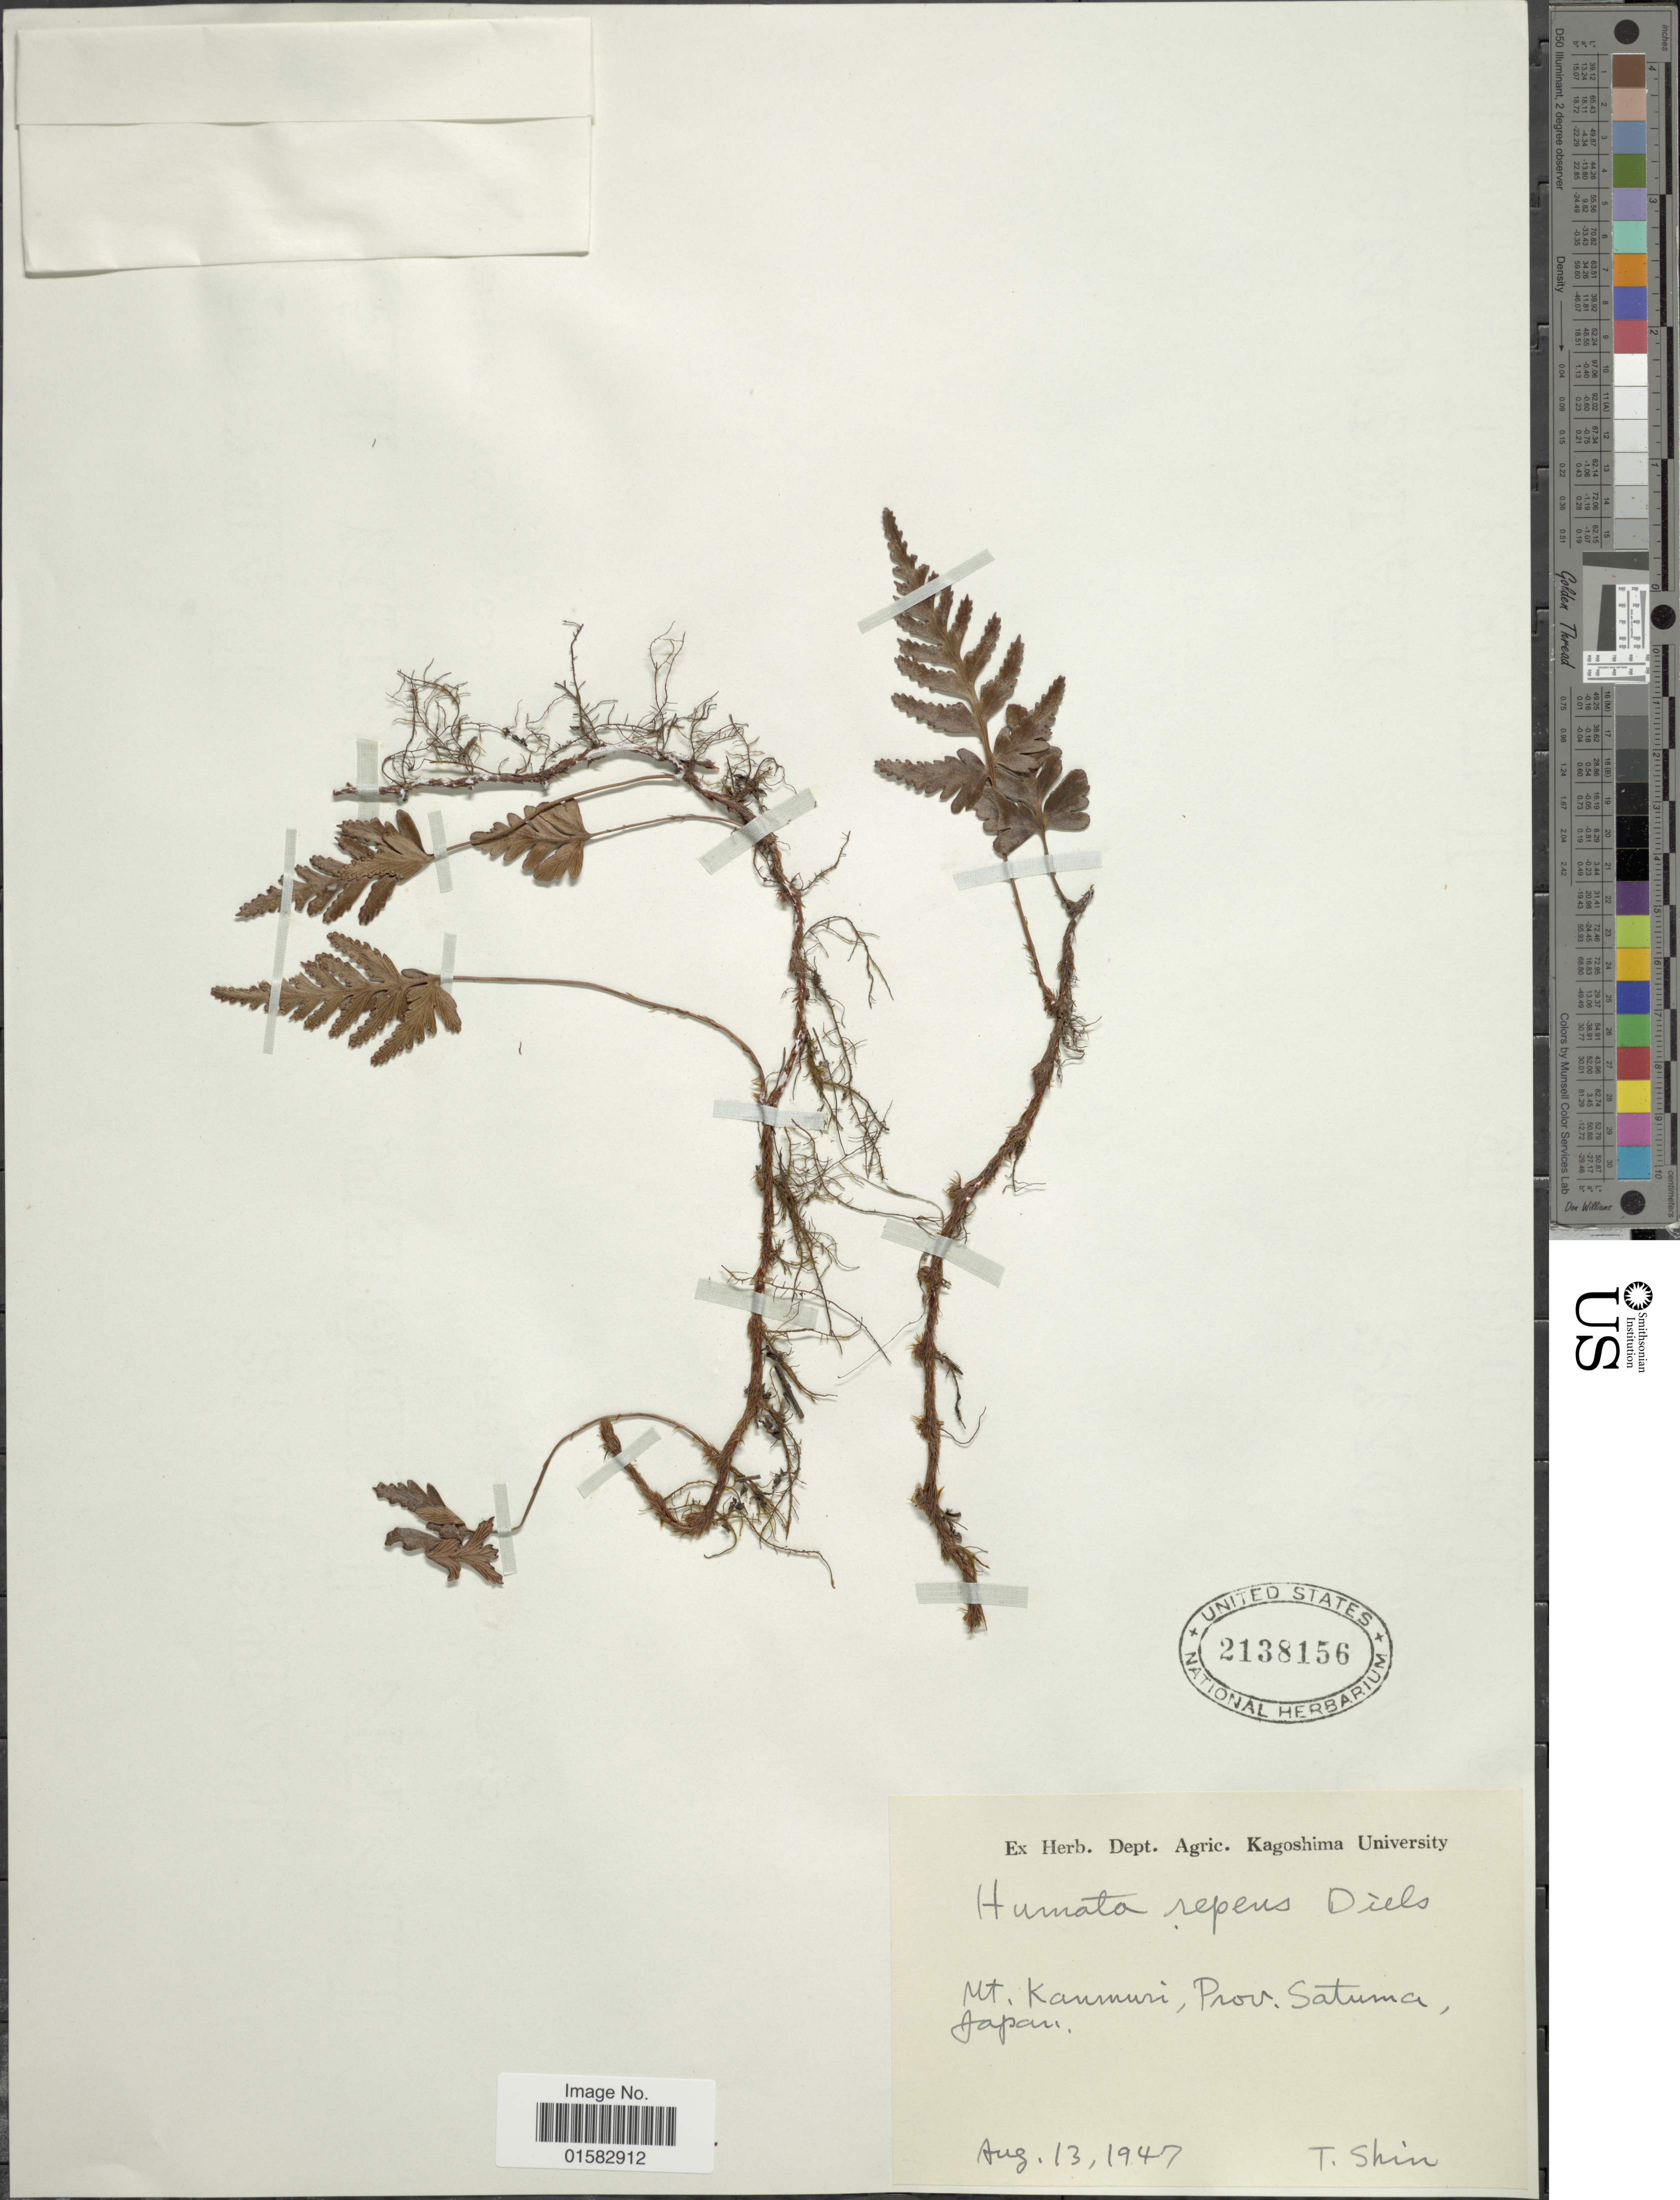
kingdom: Plantae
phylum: Tracheophyta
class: Polypodiopsida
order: Polypodiales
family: Davalliaceae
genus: Davallia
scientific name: Davallia repens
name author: (L. f.) Kuhn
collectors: T. Shin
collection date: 1947-08-13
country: Japan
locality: Mt. Kamuri, Prov. Satuma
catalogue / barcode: US 2138156